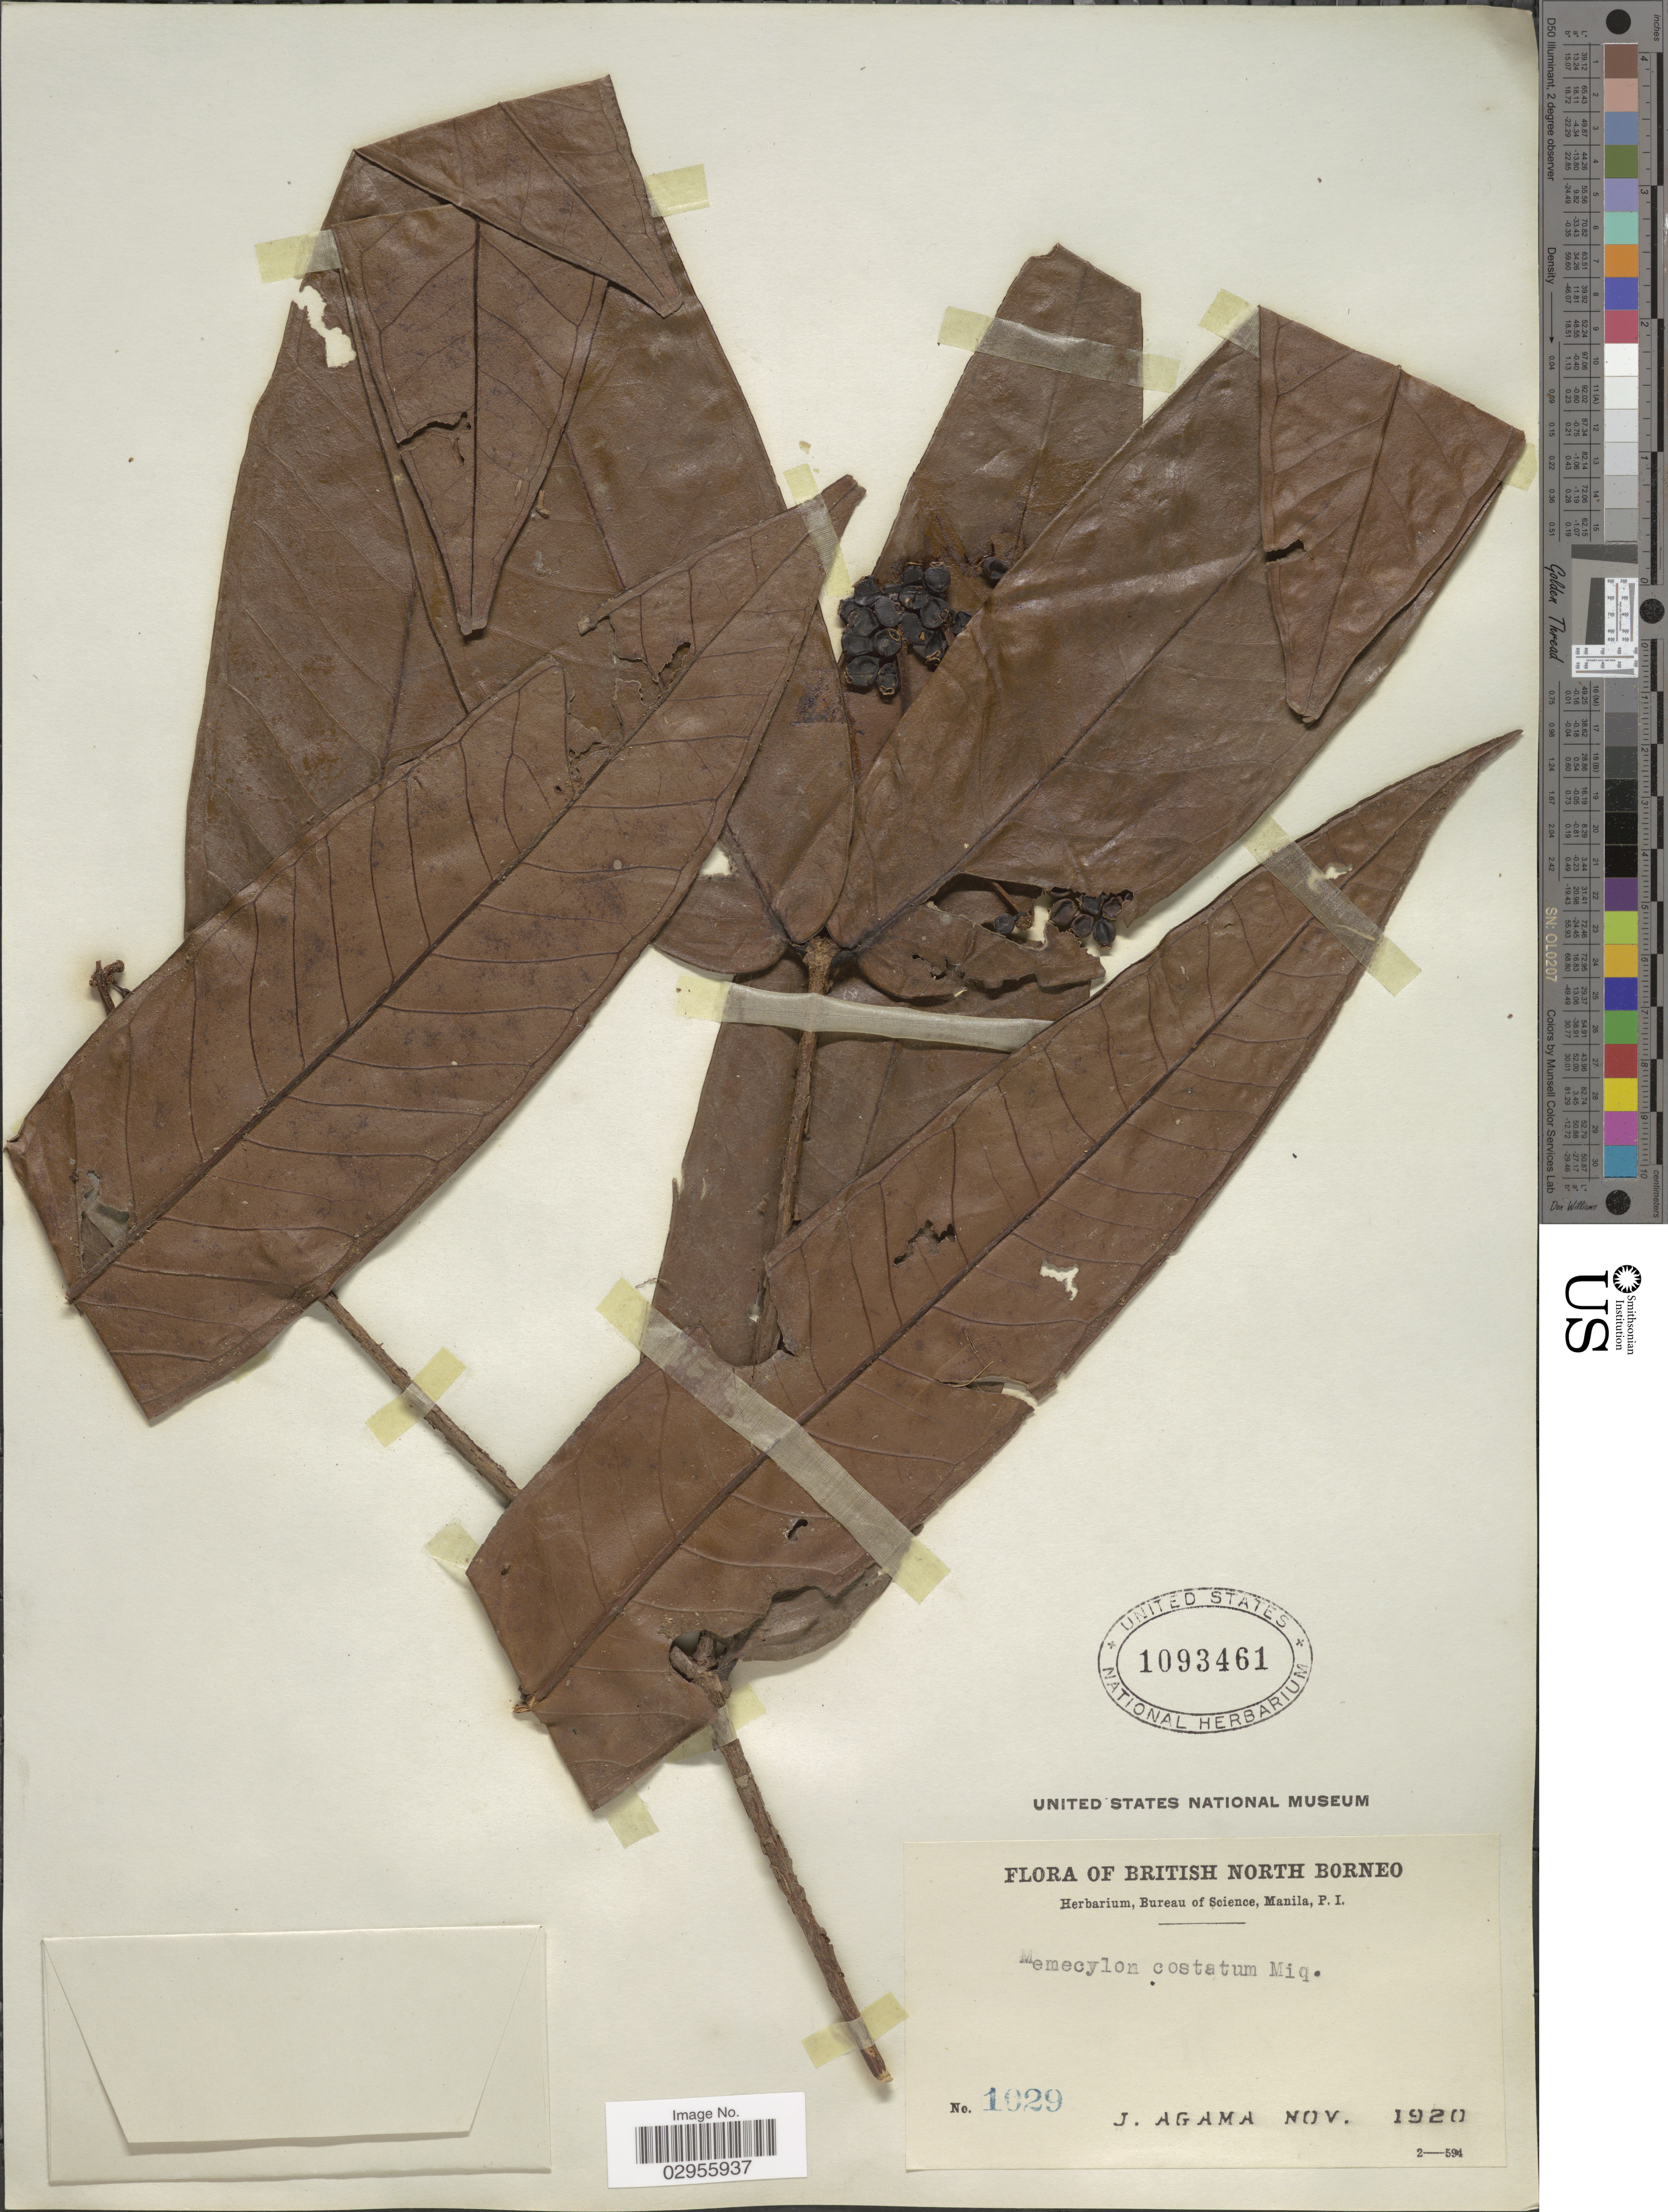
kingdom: Plantae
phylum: Tracheophyta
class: Magnoliopsida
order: Myrtales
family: Melastomataceae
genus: Memecylon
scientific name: Memecylon costatum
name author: Miq.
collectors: J. Agama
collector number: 1029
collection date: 1920-11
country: Malaysia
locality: British North Borneo.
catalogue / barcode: US 1093461